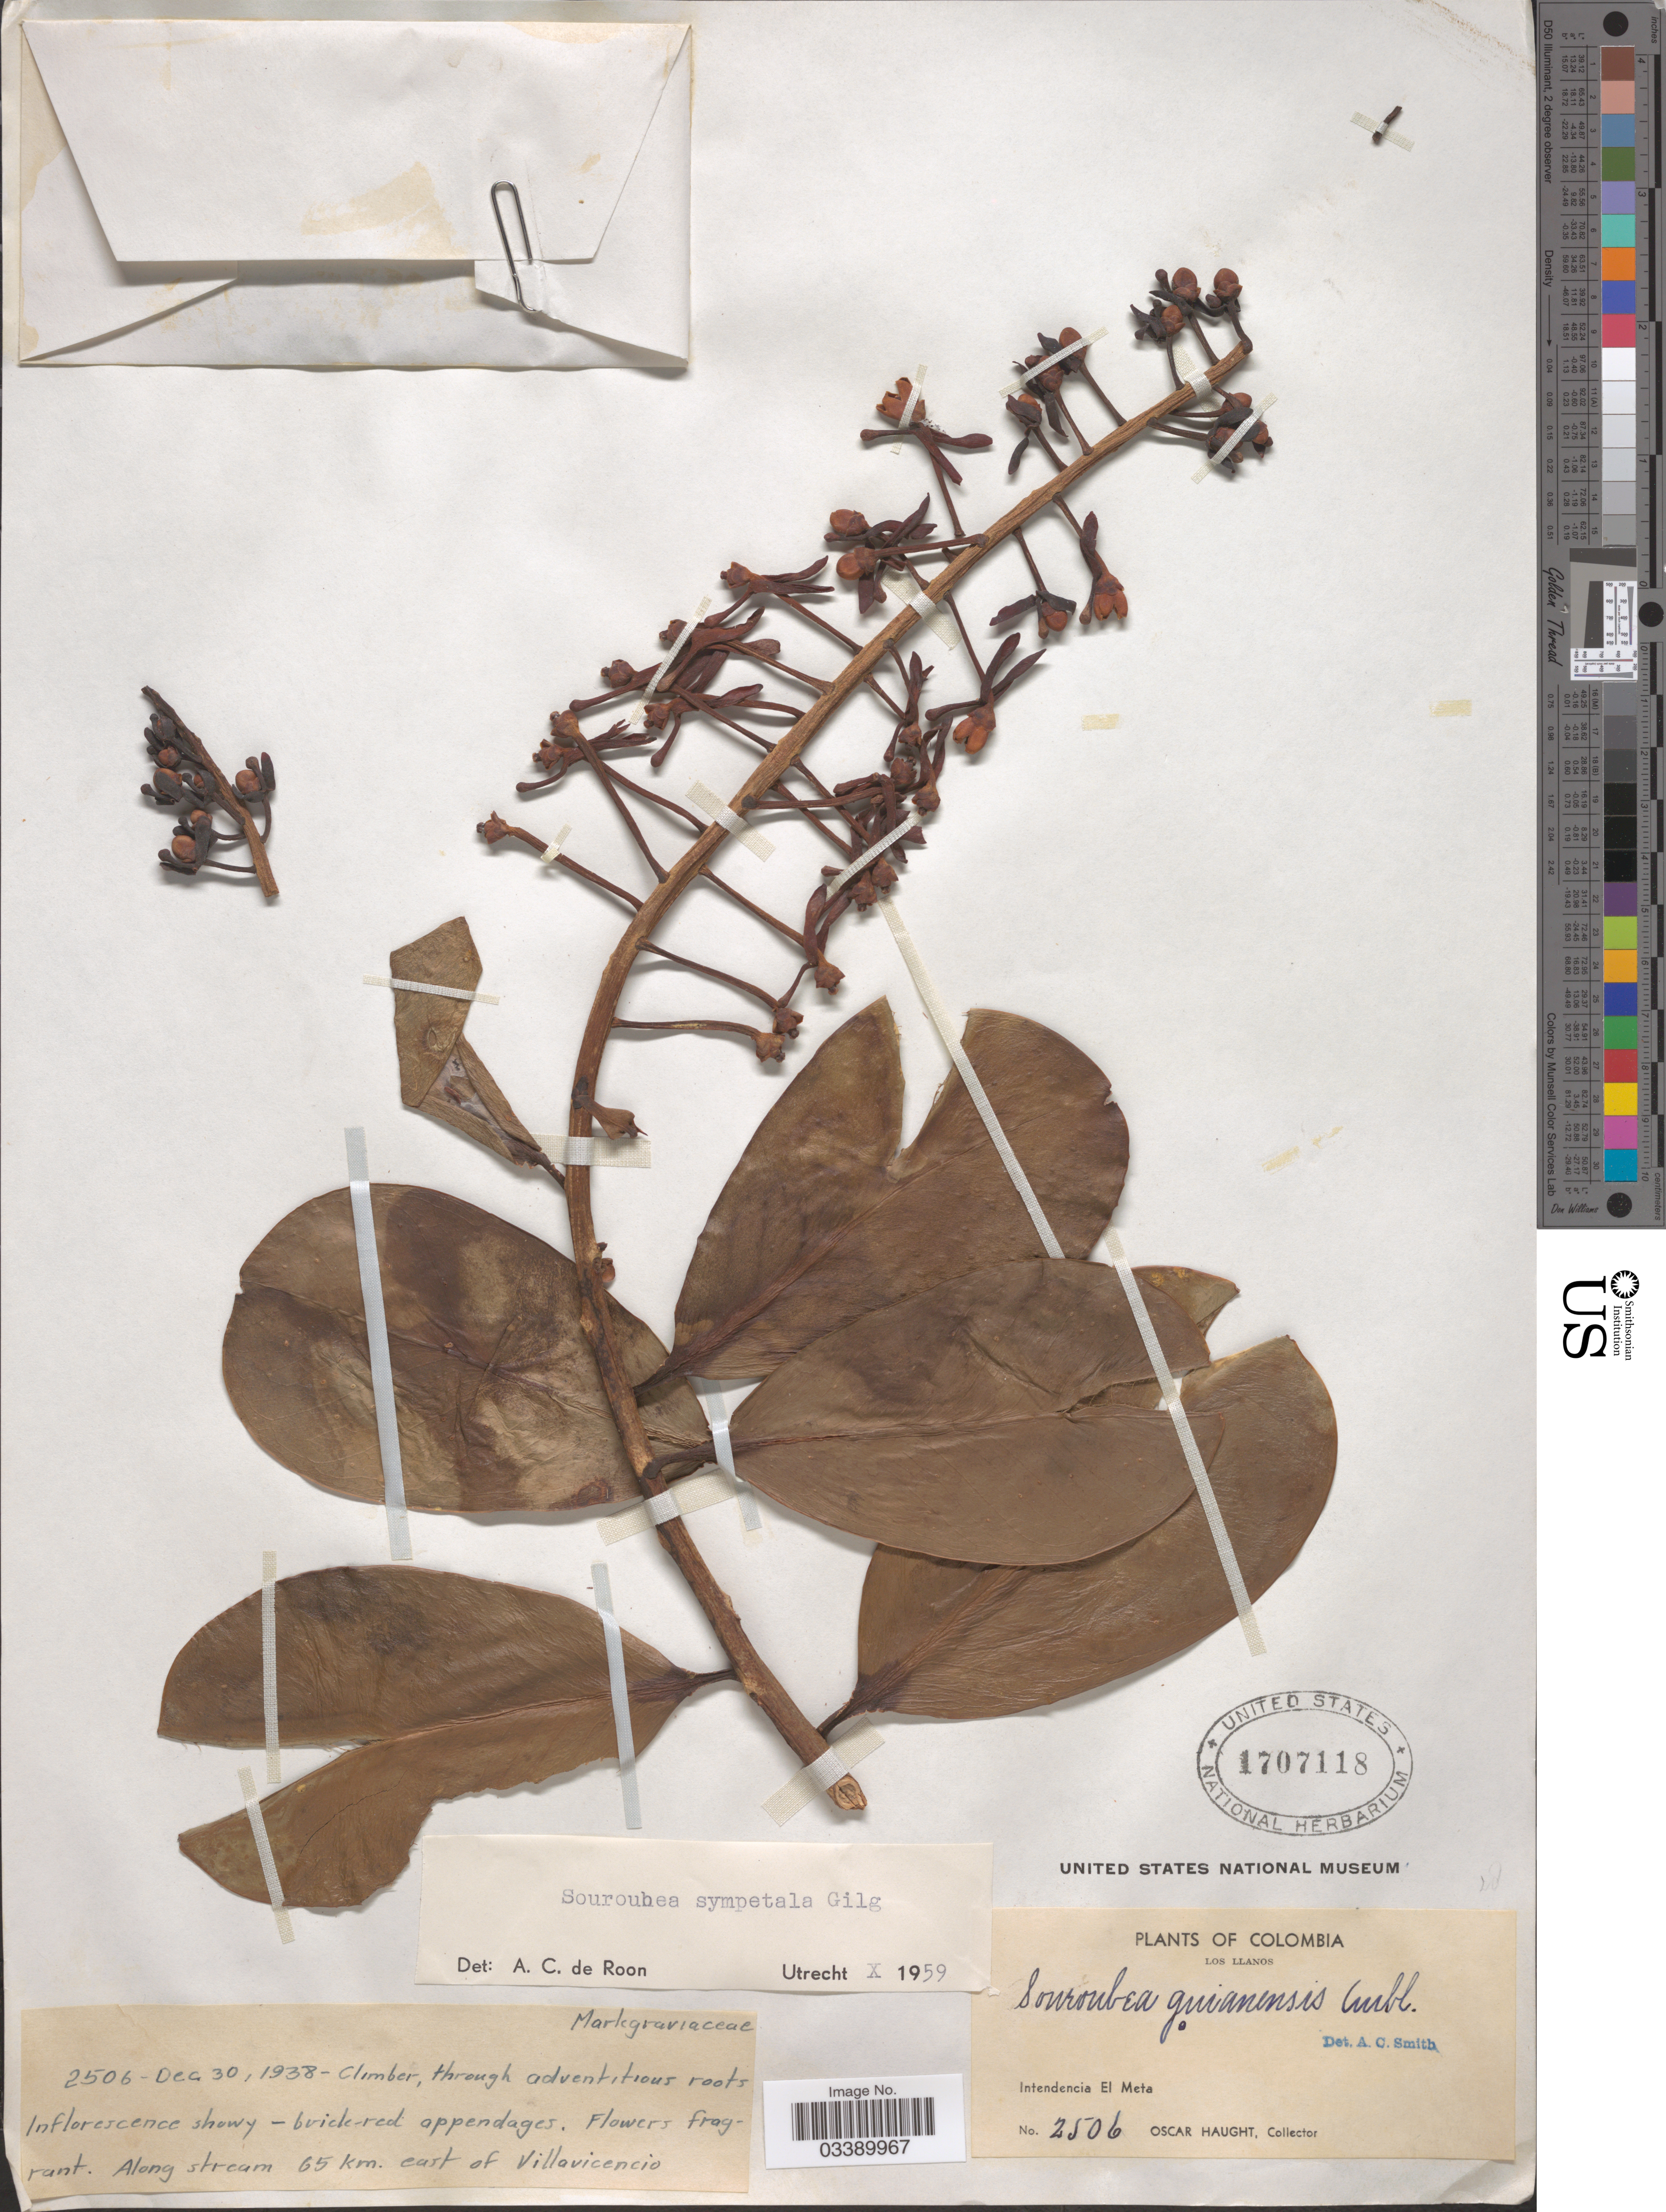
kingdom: Plantae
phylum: Tracheophyta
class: Magnoliopsida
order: Ericales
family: Marcgraviaceae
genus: Souroubea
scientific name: Souroubea sympetala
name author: Gilg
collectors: O. Haught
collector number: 2506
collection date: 1938-12-30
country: Colombia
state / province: Meta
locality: Los Llanos. Intendencia El Meta. Along stream 65 km. east of Villavicencio.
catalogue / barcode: US 1707118